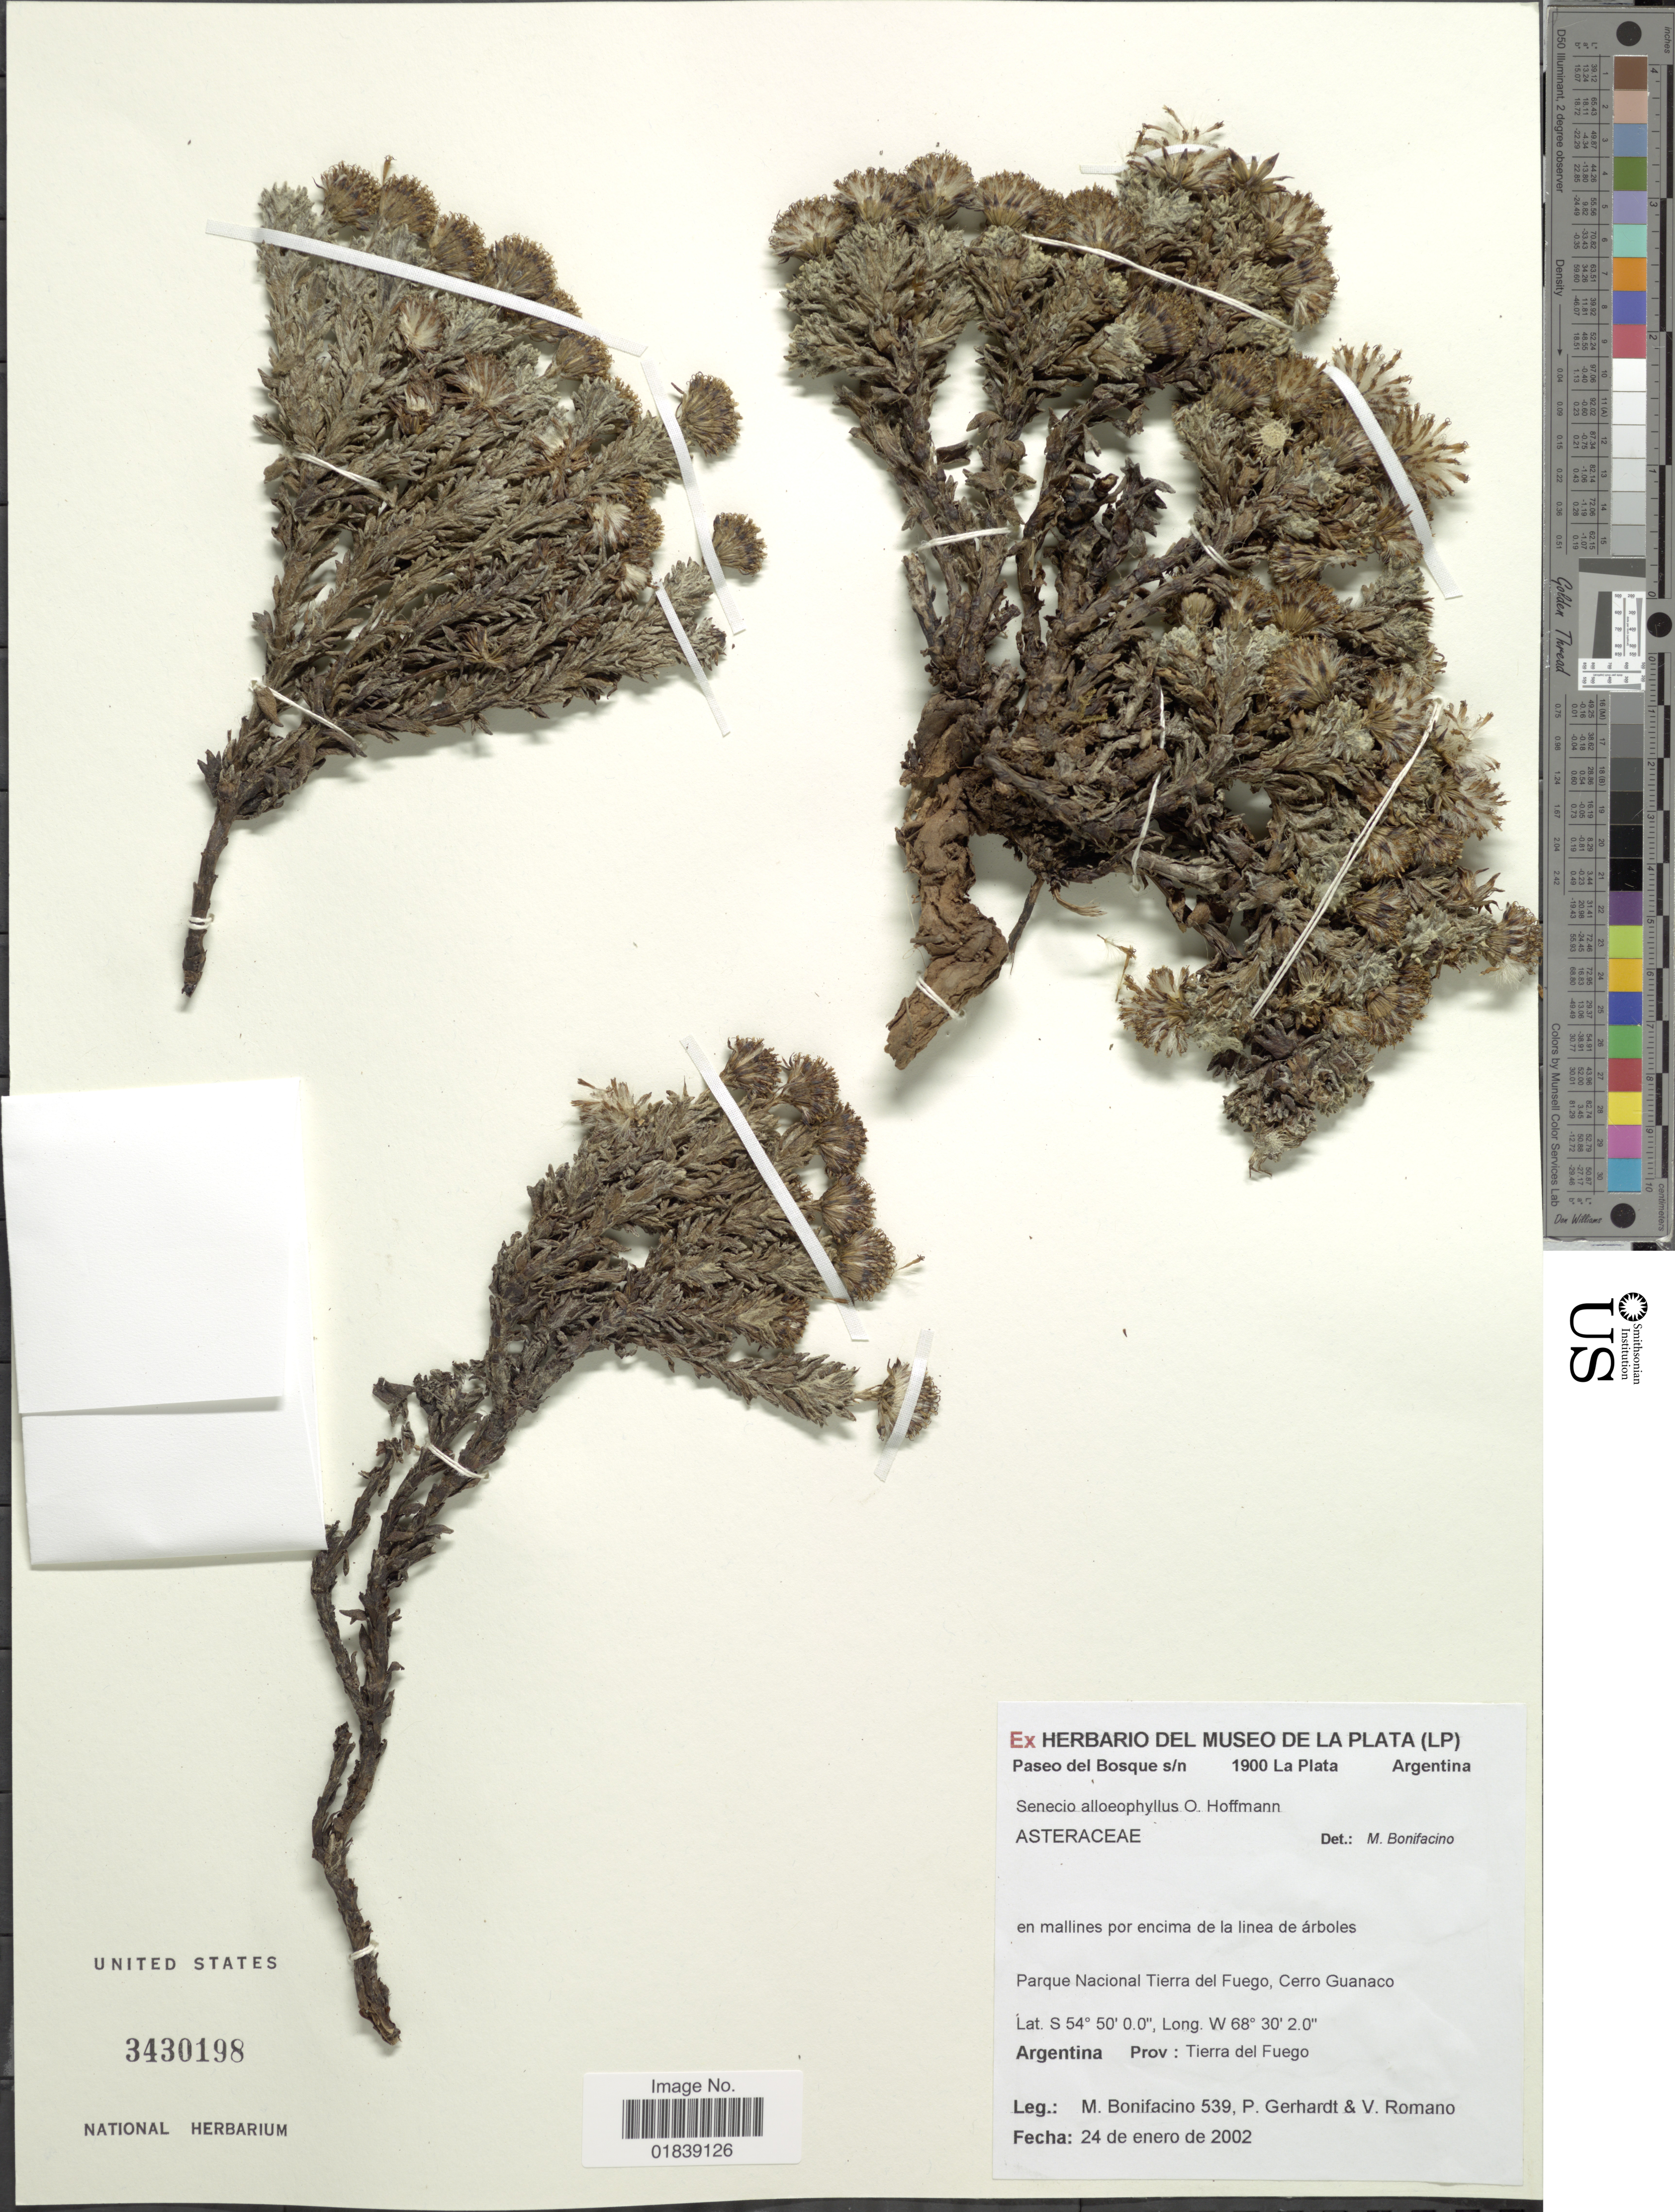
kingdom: Plantae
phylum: Tracheophyta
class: Magnoliopsida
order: Asterales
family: Asteraceae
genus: Senecio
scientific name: Senecio alloeophyllus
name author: O. Hoffm. ex Dusén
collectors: M. Bonifacino, P. Gerhardt & V. Romano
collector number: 0539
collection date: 2002-01-24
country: Argentina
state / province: Tierra del Fuego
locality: Parque Nacional Tierra del Fuego, Cerro Guanaco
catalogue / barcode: US 3430198